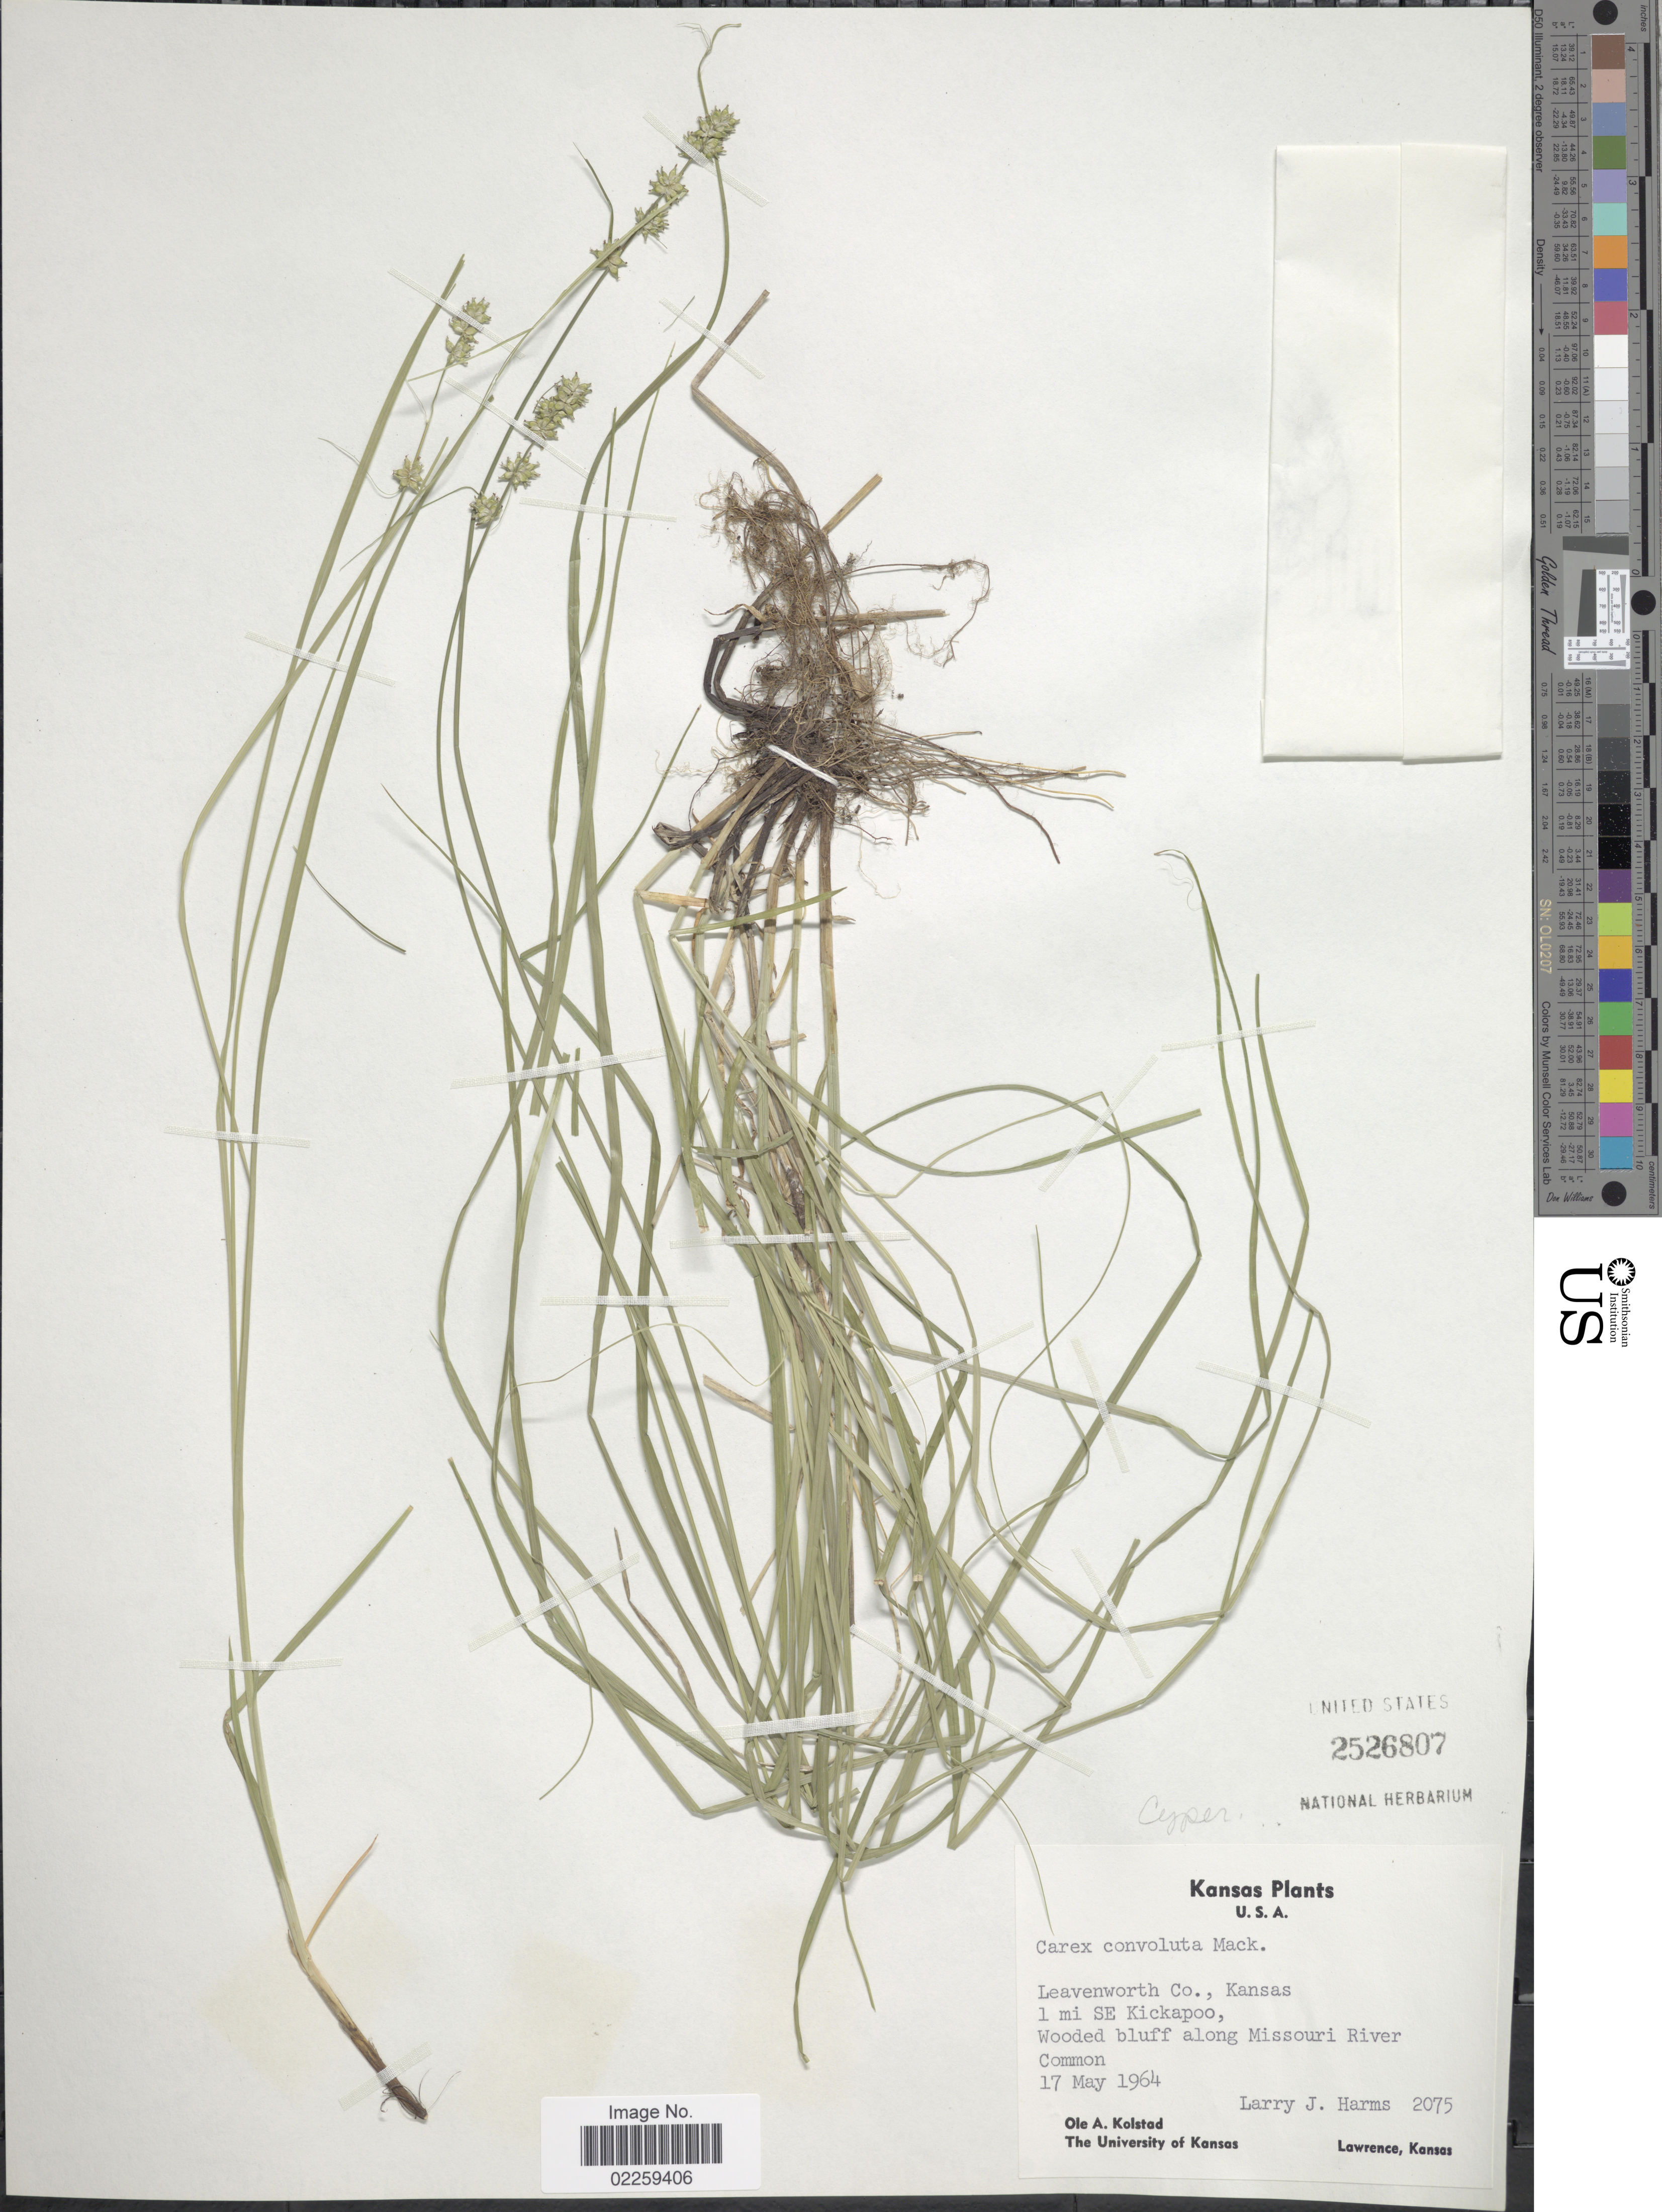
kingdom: Plantae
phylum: Tracheophyta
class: Liliopsida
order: Poales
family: Cyperaceae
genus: Carex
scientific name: Carex rosea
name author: Willd.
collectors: O. Kolstad & L. Harms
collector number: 2075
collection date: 1964-05-17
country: United States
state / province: Kansas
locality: Leavenworth Co.; 1 mi SE of Kickapoo, along Missouri River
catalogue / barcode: US 2526807